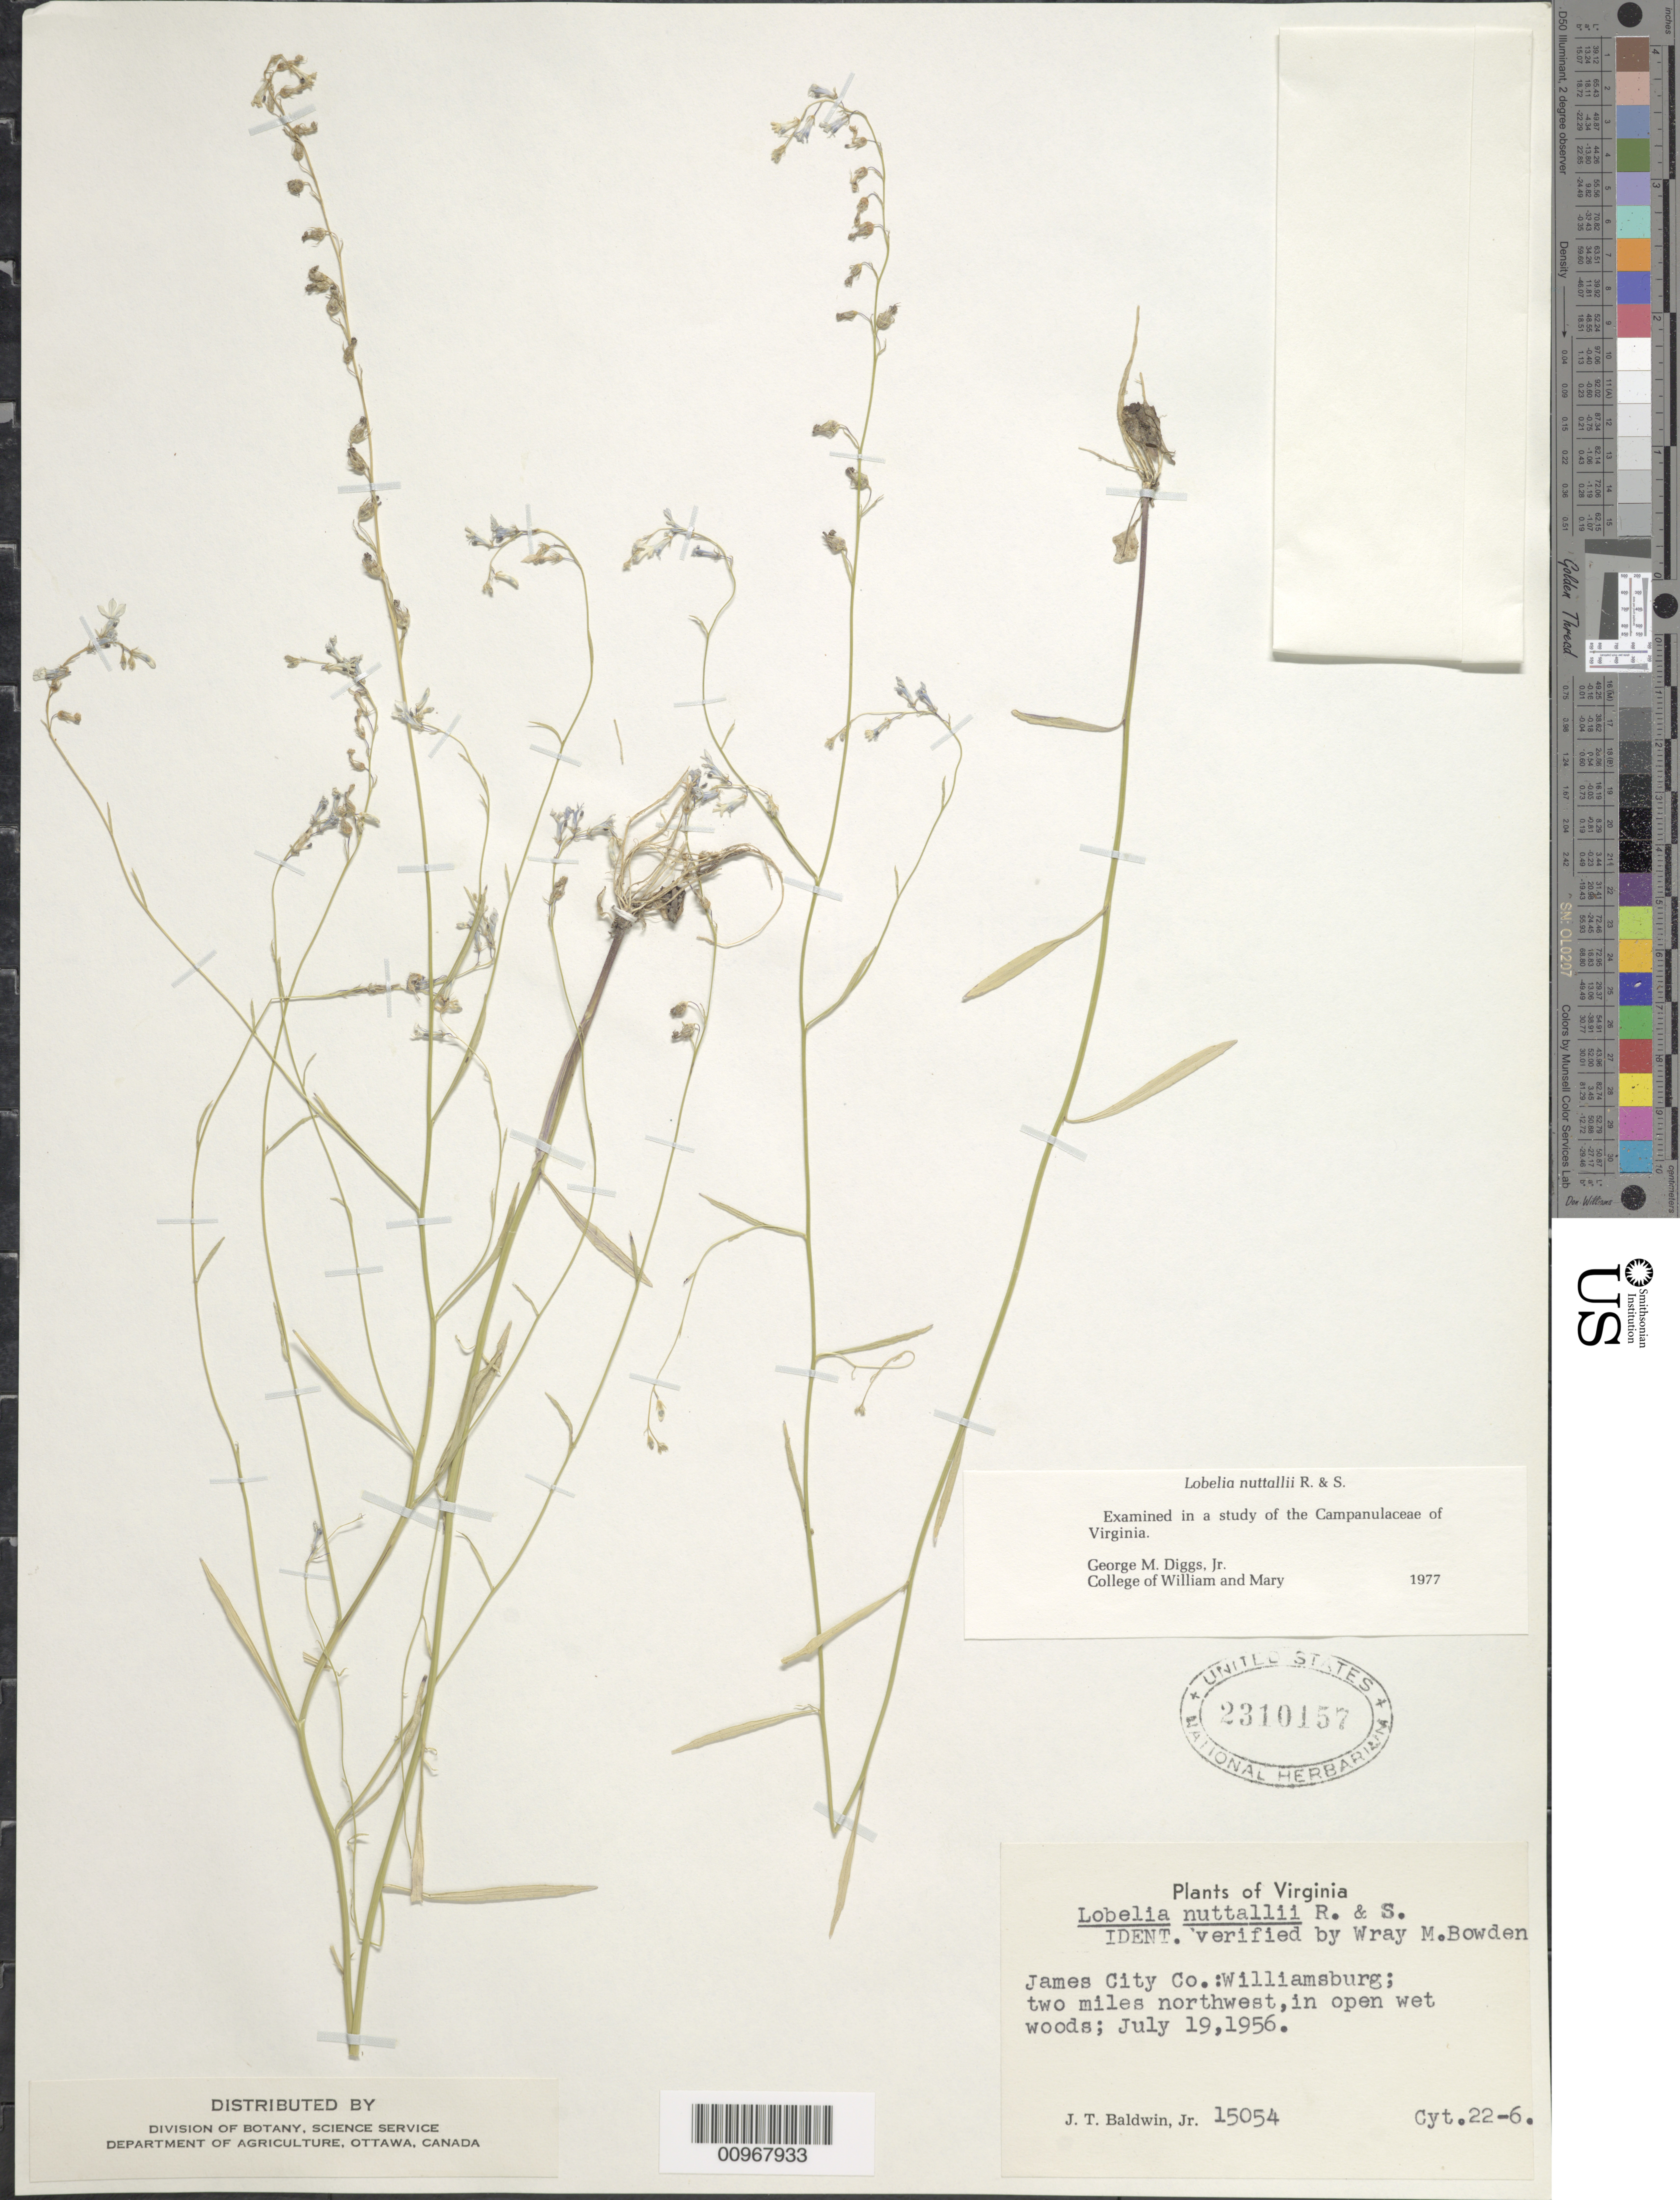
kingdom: Plantae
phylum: Tracheophyta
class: Magnoliopsida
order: Asterales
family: Campanulaceae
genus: Lobelia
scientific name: Lobelia nuttallii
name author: Schult.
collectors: J. T. Baldwin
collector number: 15054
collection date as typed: July 19, 1956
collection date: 1956-07-19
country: United States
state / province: Virginia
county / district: James City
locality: Williamsburg; two miles northwest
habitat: in open wet woods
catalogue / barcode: US 2310157